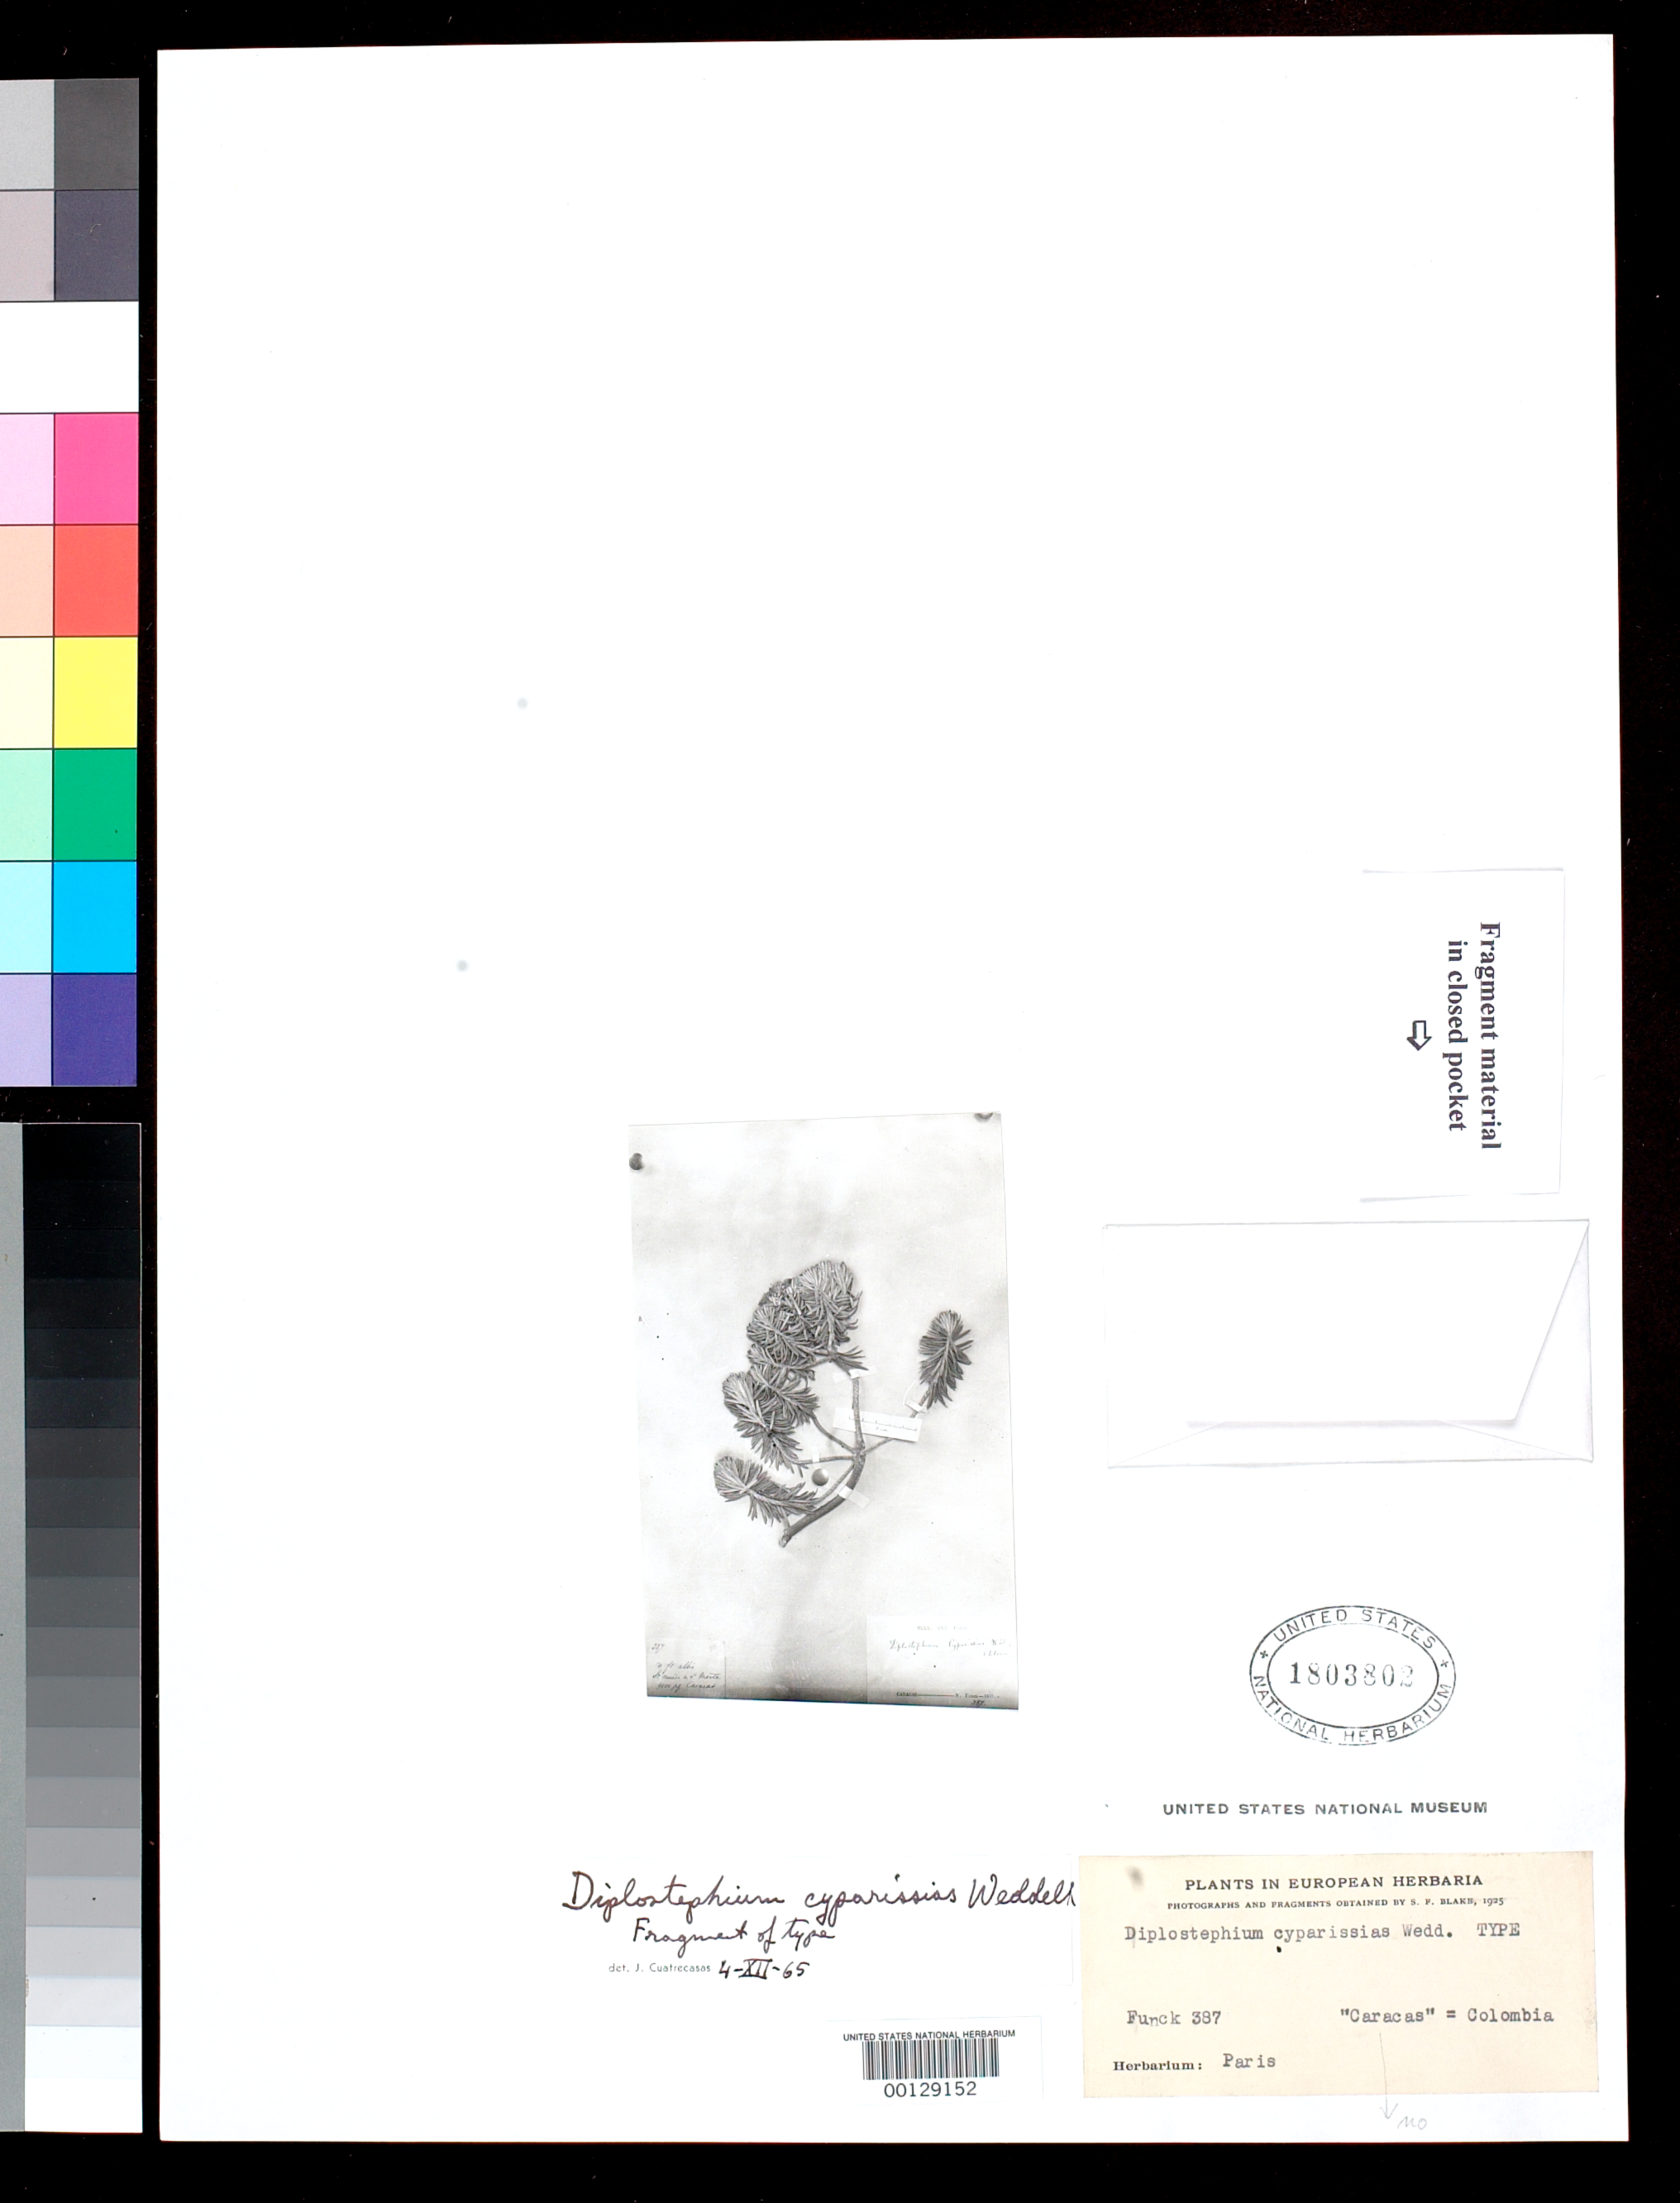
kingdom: Plantae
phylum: Tracheophyta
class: Magnoliopsida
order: Asterales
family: Asteraceae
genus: Diplostephium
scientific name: Diplostephium cyparissias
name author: Wedd.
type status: Type Collection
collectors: N. Funck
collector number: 387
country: Colombia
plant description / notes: Photograph and fragmentary material of type specimen ex herb. Paris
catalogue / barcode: US 1803802